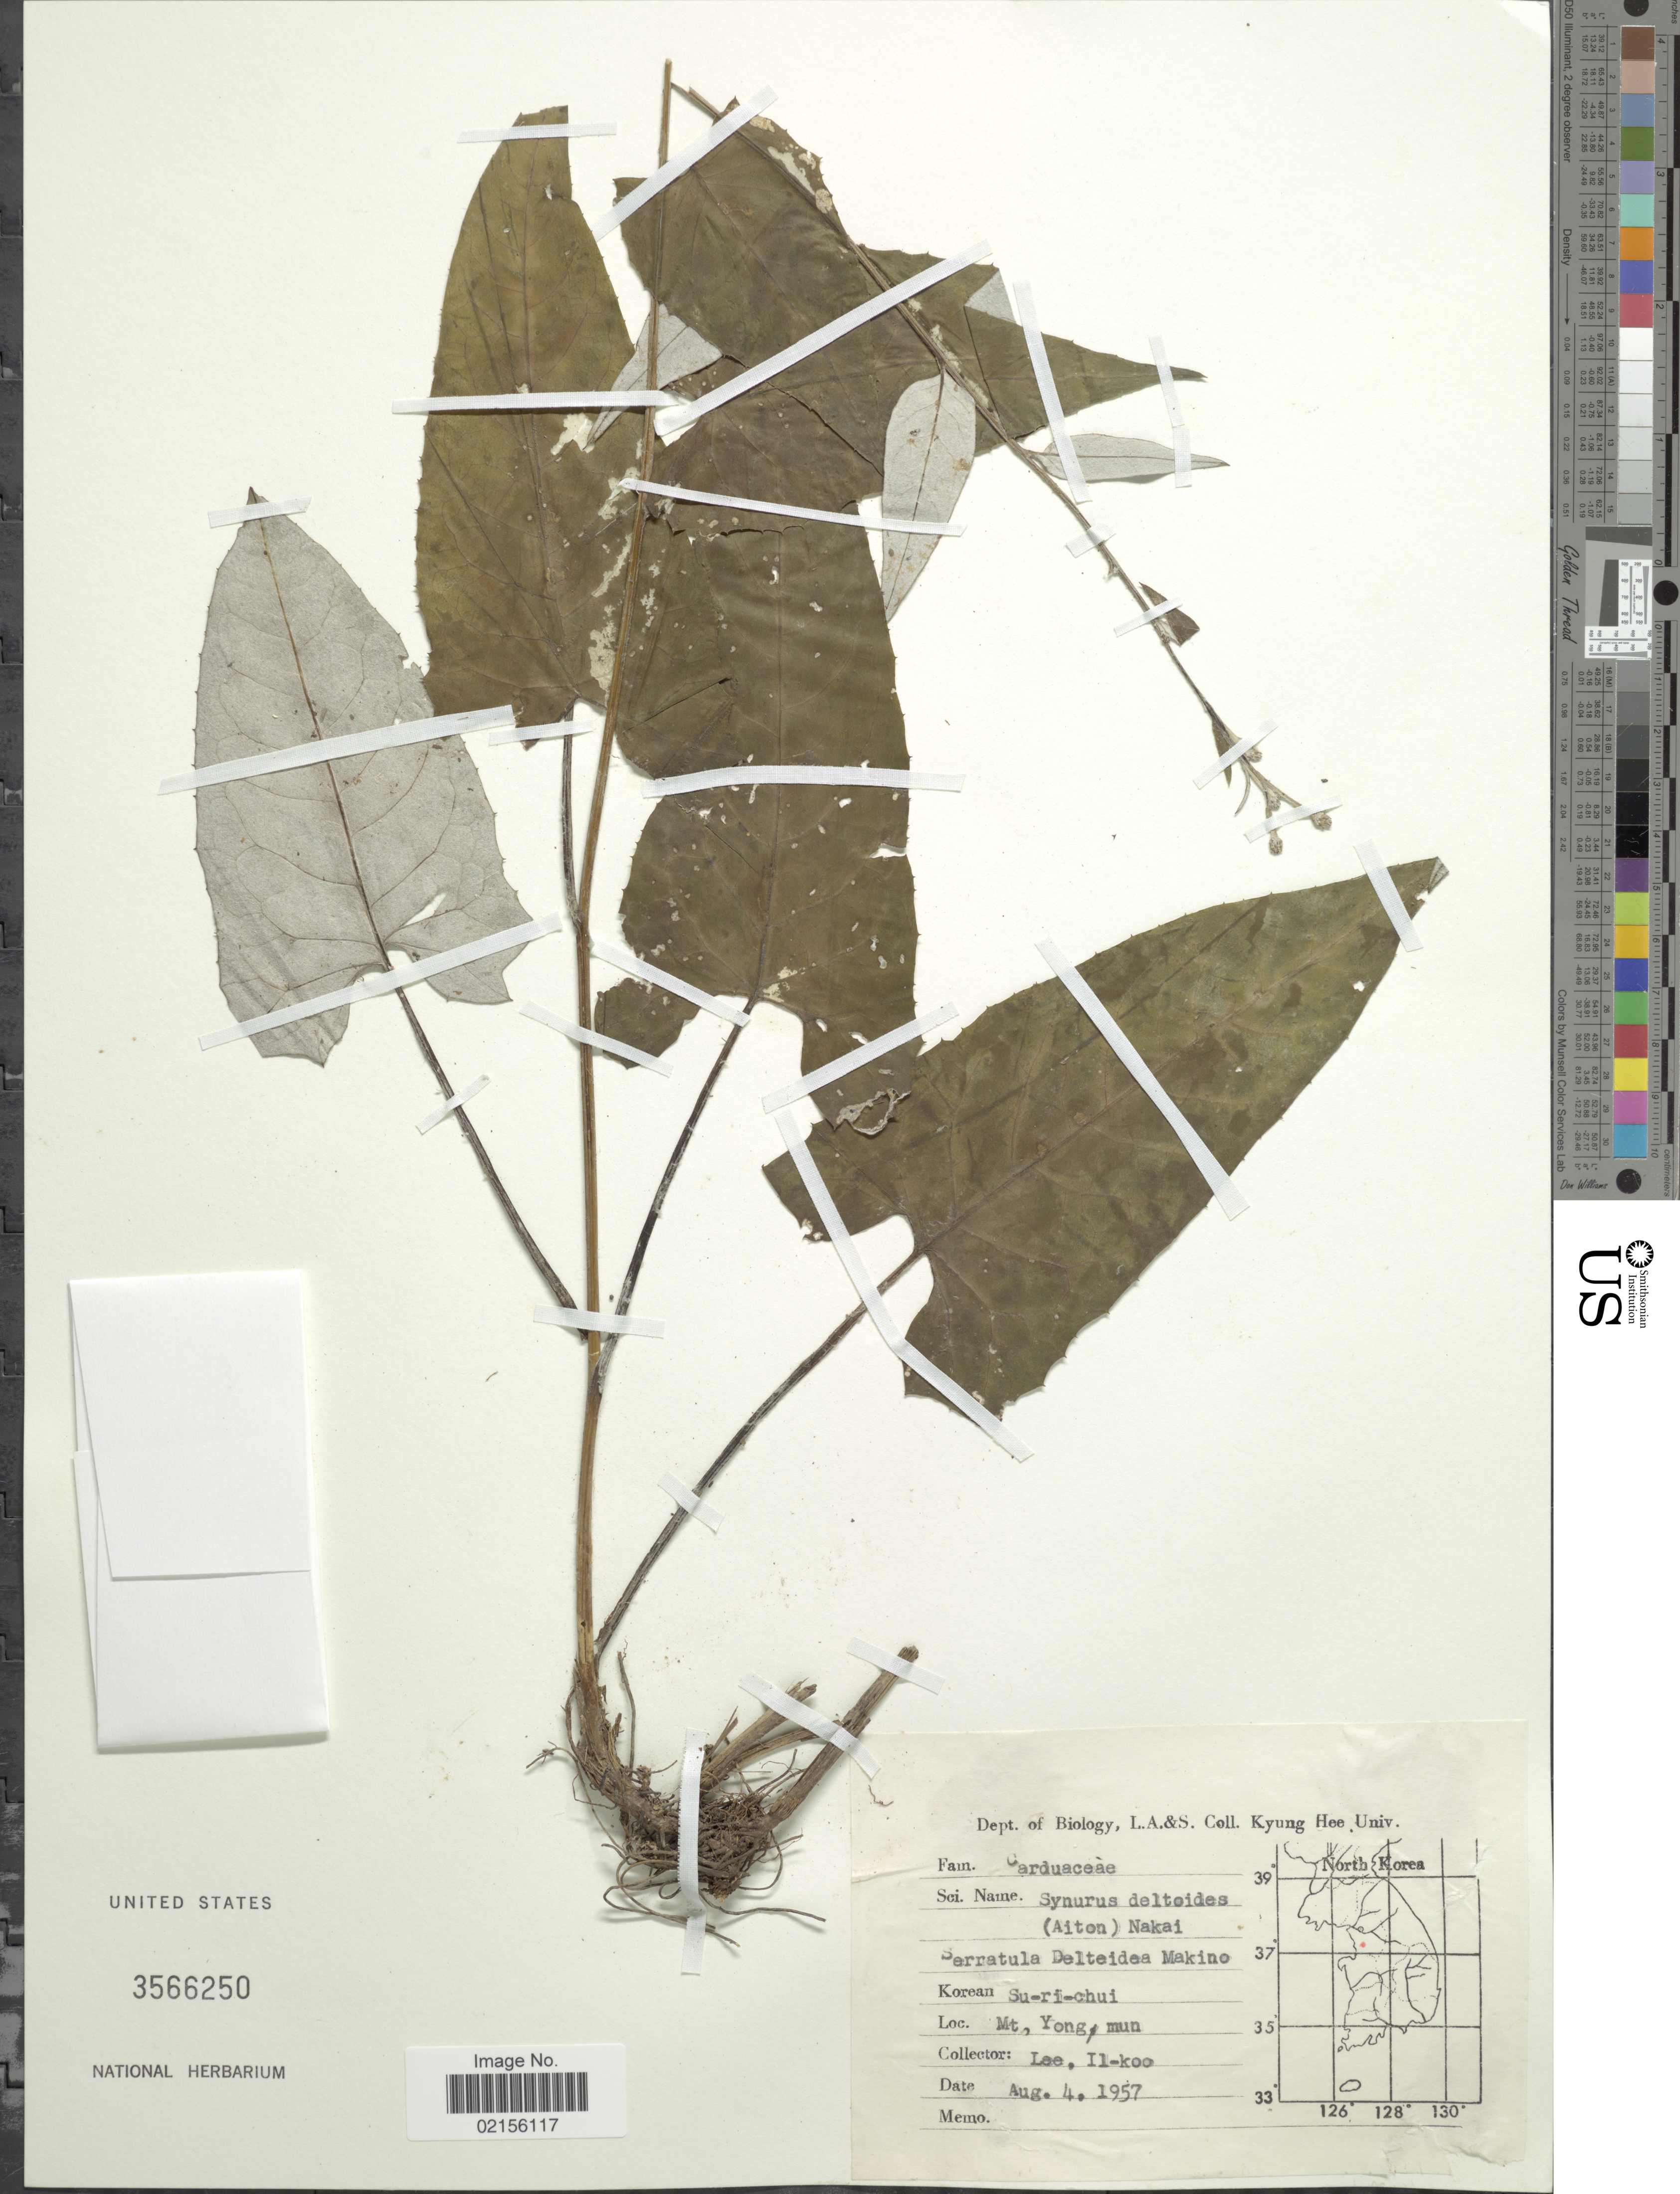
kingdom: Plantae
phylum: Tracheophyta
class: Magnoliopsida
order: Asterales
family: Asteraceae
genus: Synurus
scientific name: Synurus deltoides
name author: (Aiton) Nakai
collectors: I. Lee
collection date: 1957-08-04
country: South Korea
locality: Mt. Yong, mun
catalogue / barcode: US 3566250